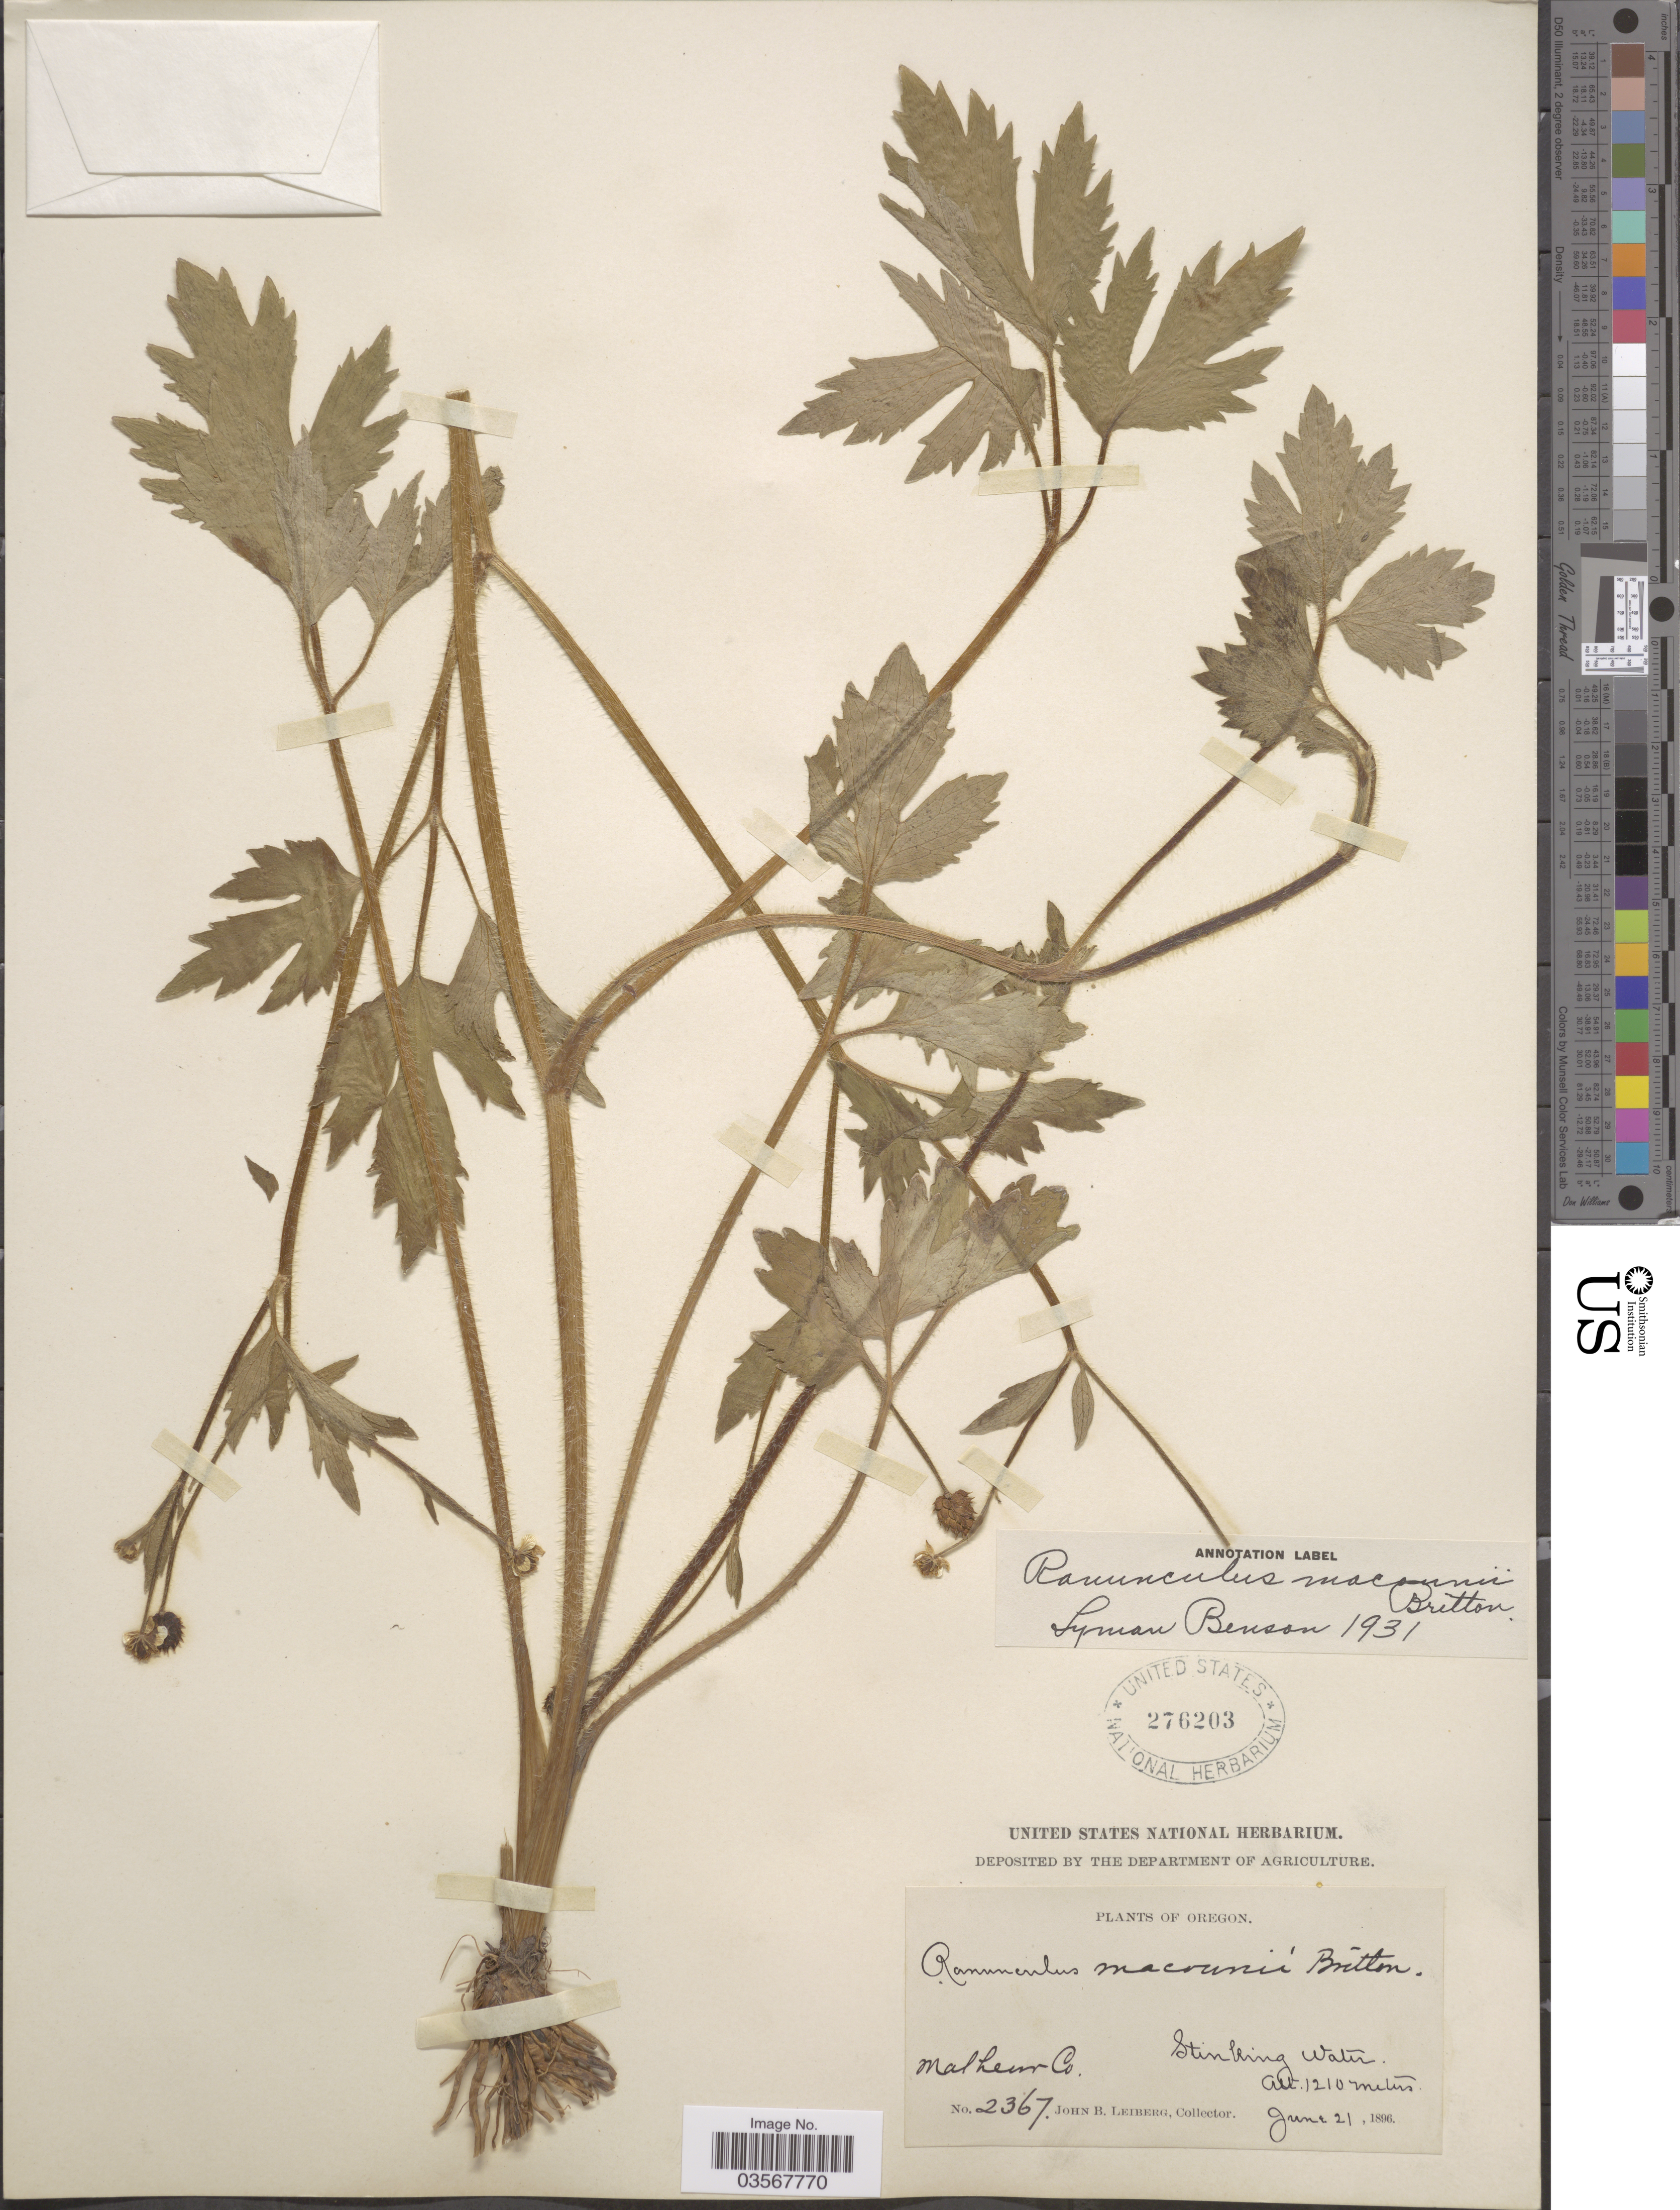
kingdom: Plantae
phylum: Tracheophyta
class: Magnoliopsida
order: Ranunculales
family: Ranunculaceae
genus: Ranunculus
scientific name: Ranunculus macounii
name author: Britton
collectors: J. B. Leiberg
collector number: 2367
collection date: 1896-06-21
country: United States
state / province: Oregon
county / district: Malheur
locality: Malheur Co. Stinking Water.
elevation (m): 1210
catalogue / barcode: US 276203